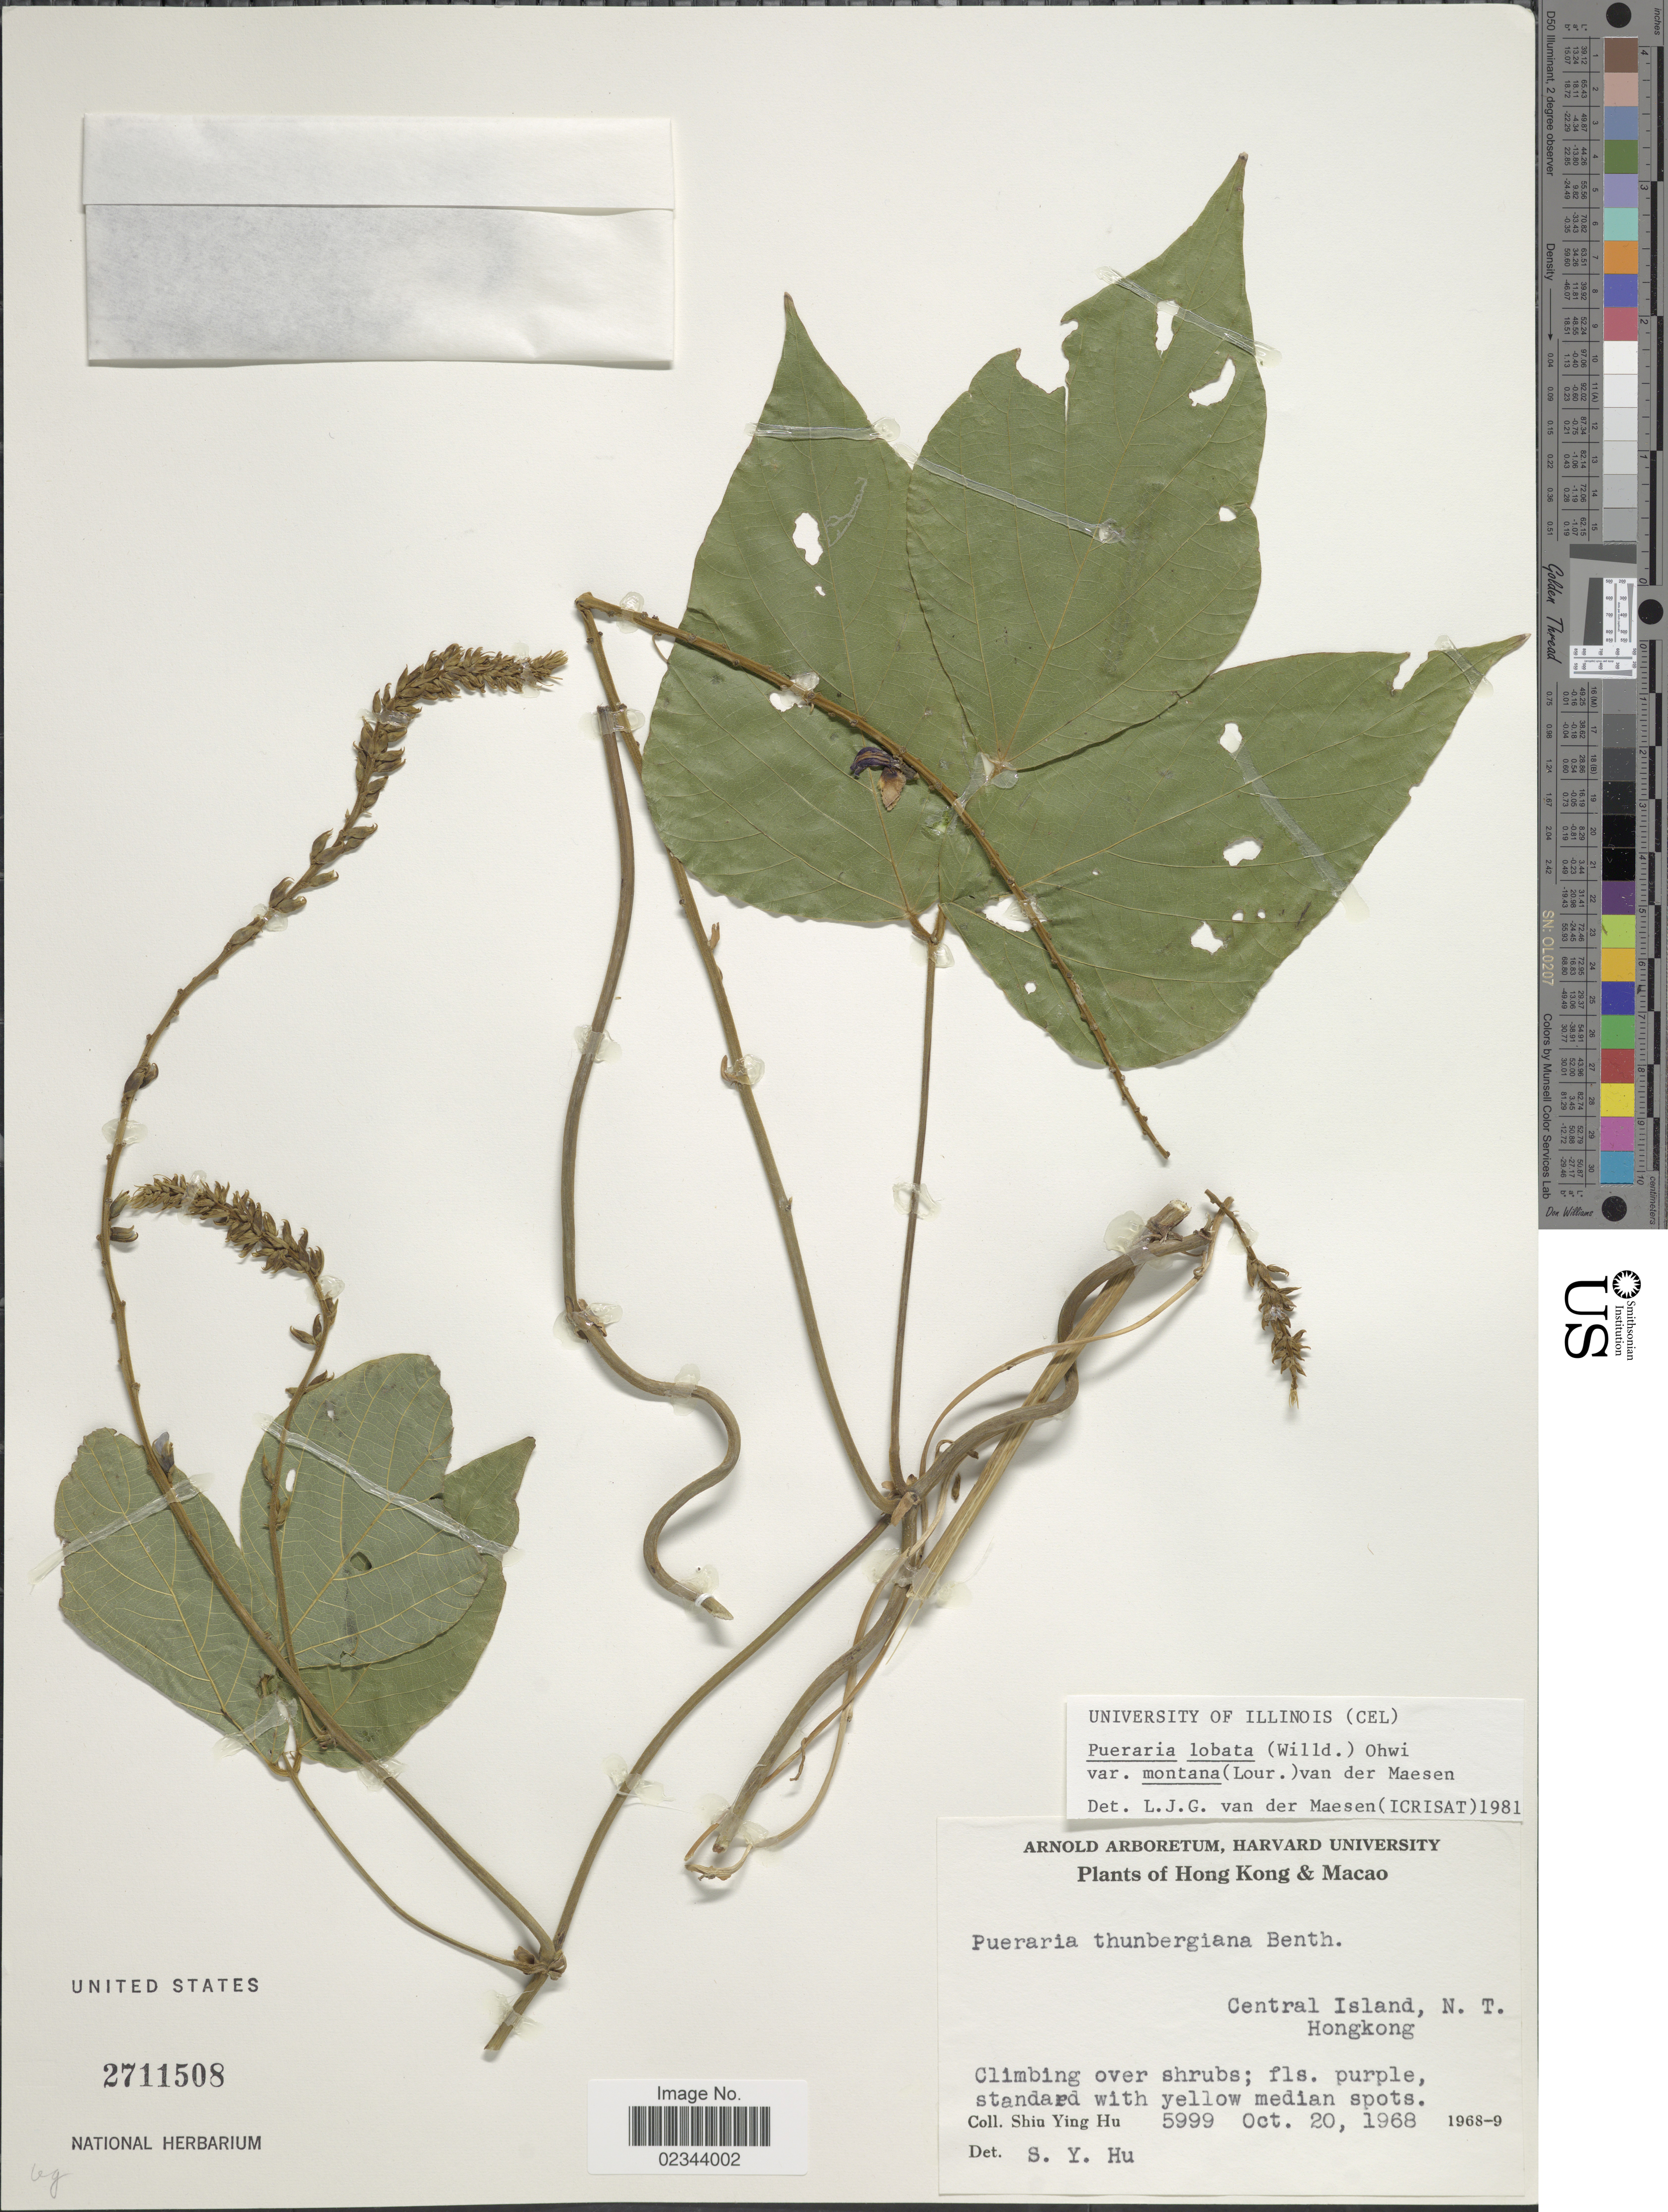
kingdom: Plantae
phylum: Tracheophyta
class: Magnoliopsida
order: Fabales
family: Fabaceae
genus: Pueraria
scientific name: Pueraria lobata var. montana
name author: (Lour.) Maesen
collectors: S. Y. Hu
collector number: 5999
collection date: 1968-10-20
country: China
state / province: Hong Kong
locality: Hong Kong & Macao. Central Island, N. T. Hong Kong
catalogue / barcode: US 2711508